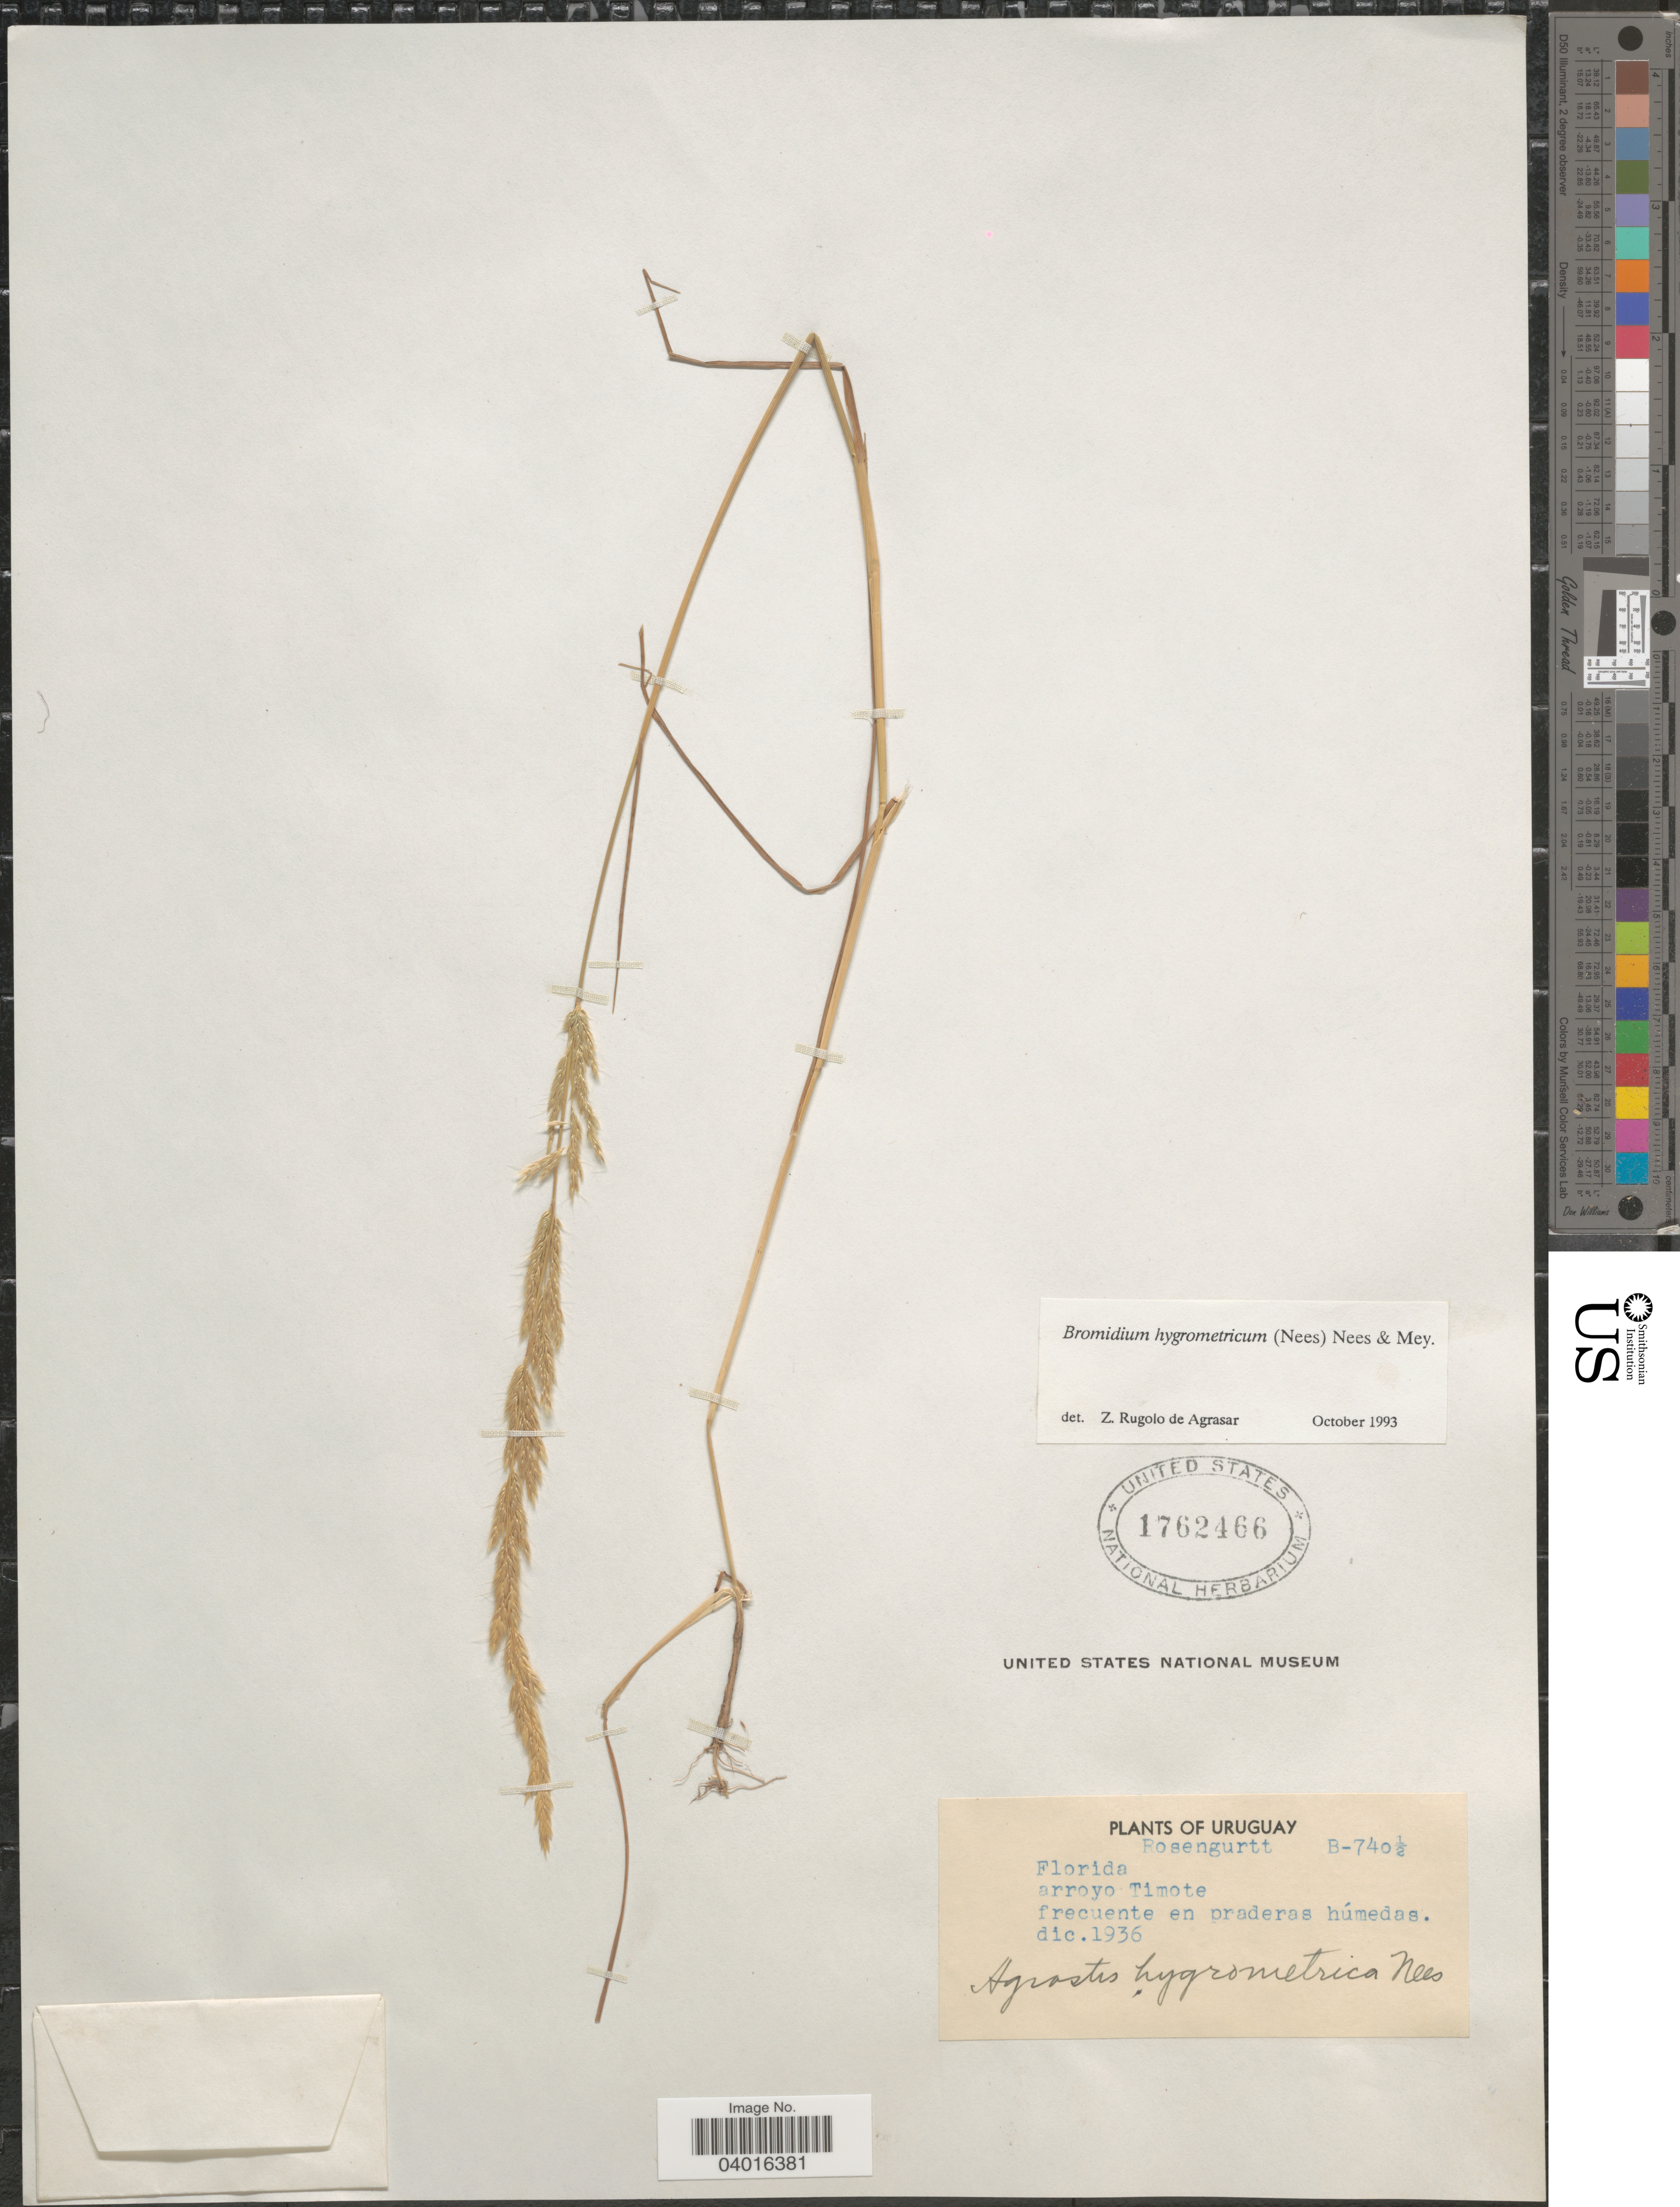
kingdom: Plantae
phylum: Tracheophyta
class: Liliopsida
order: Poales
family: Poaceae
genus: Bromidium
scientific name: Bromidium hygrometricum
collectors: Rosengurtt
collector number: B-740½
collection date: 1936-12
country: Uruguay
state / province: Florida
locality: Arroyo Timote.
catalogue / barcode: US 1762466